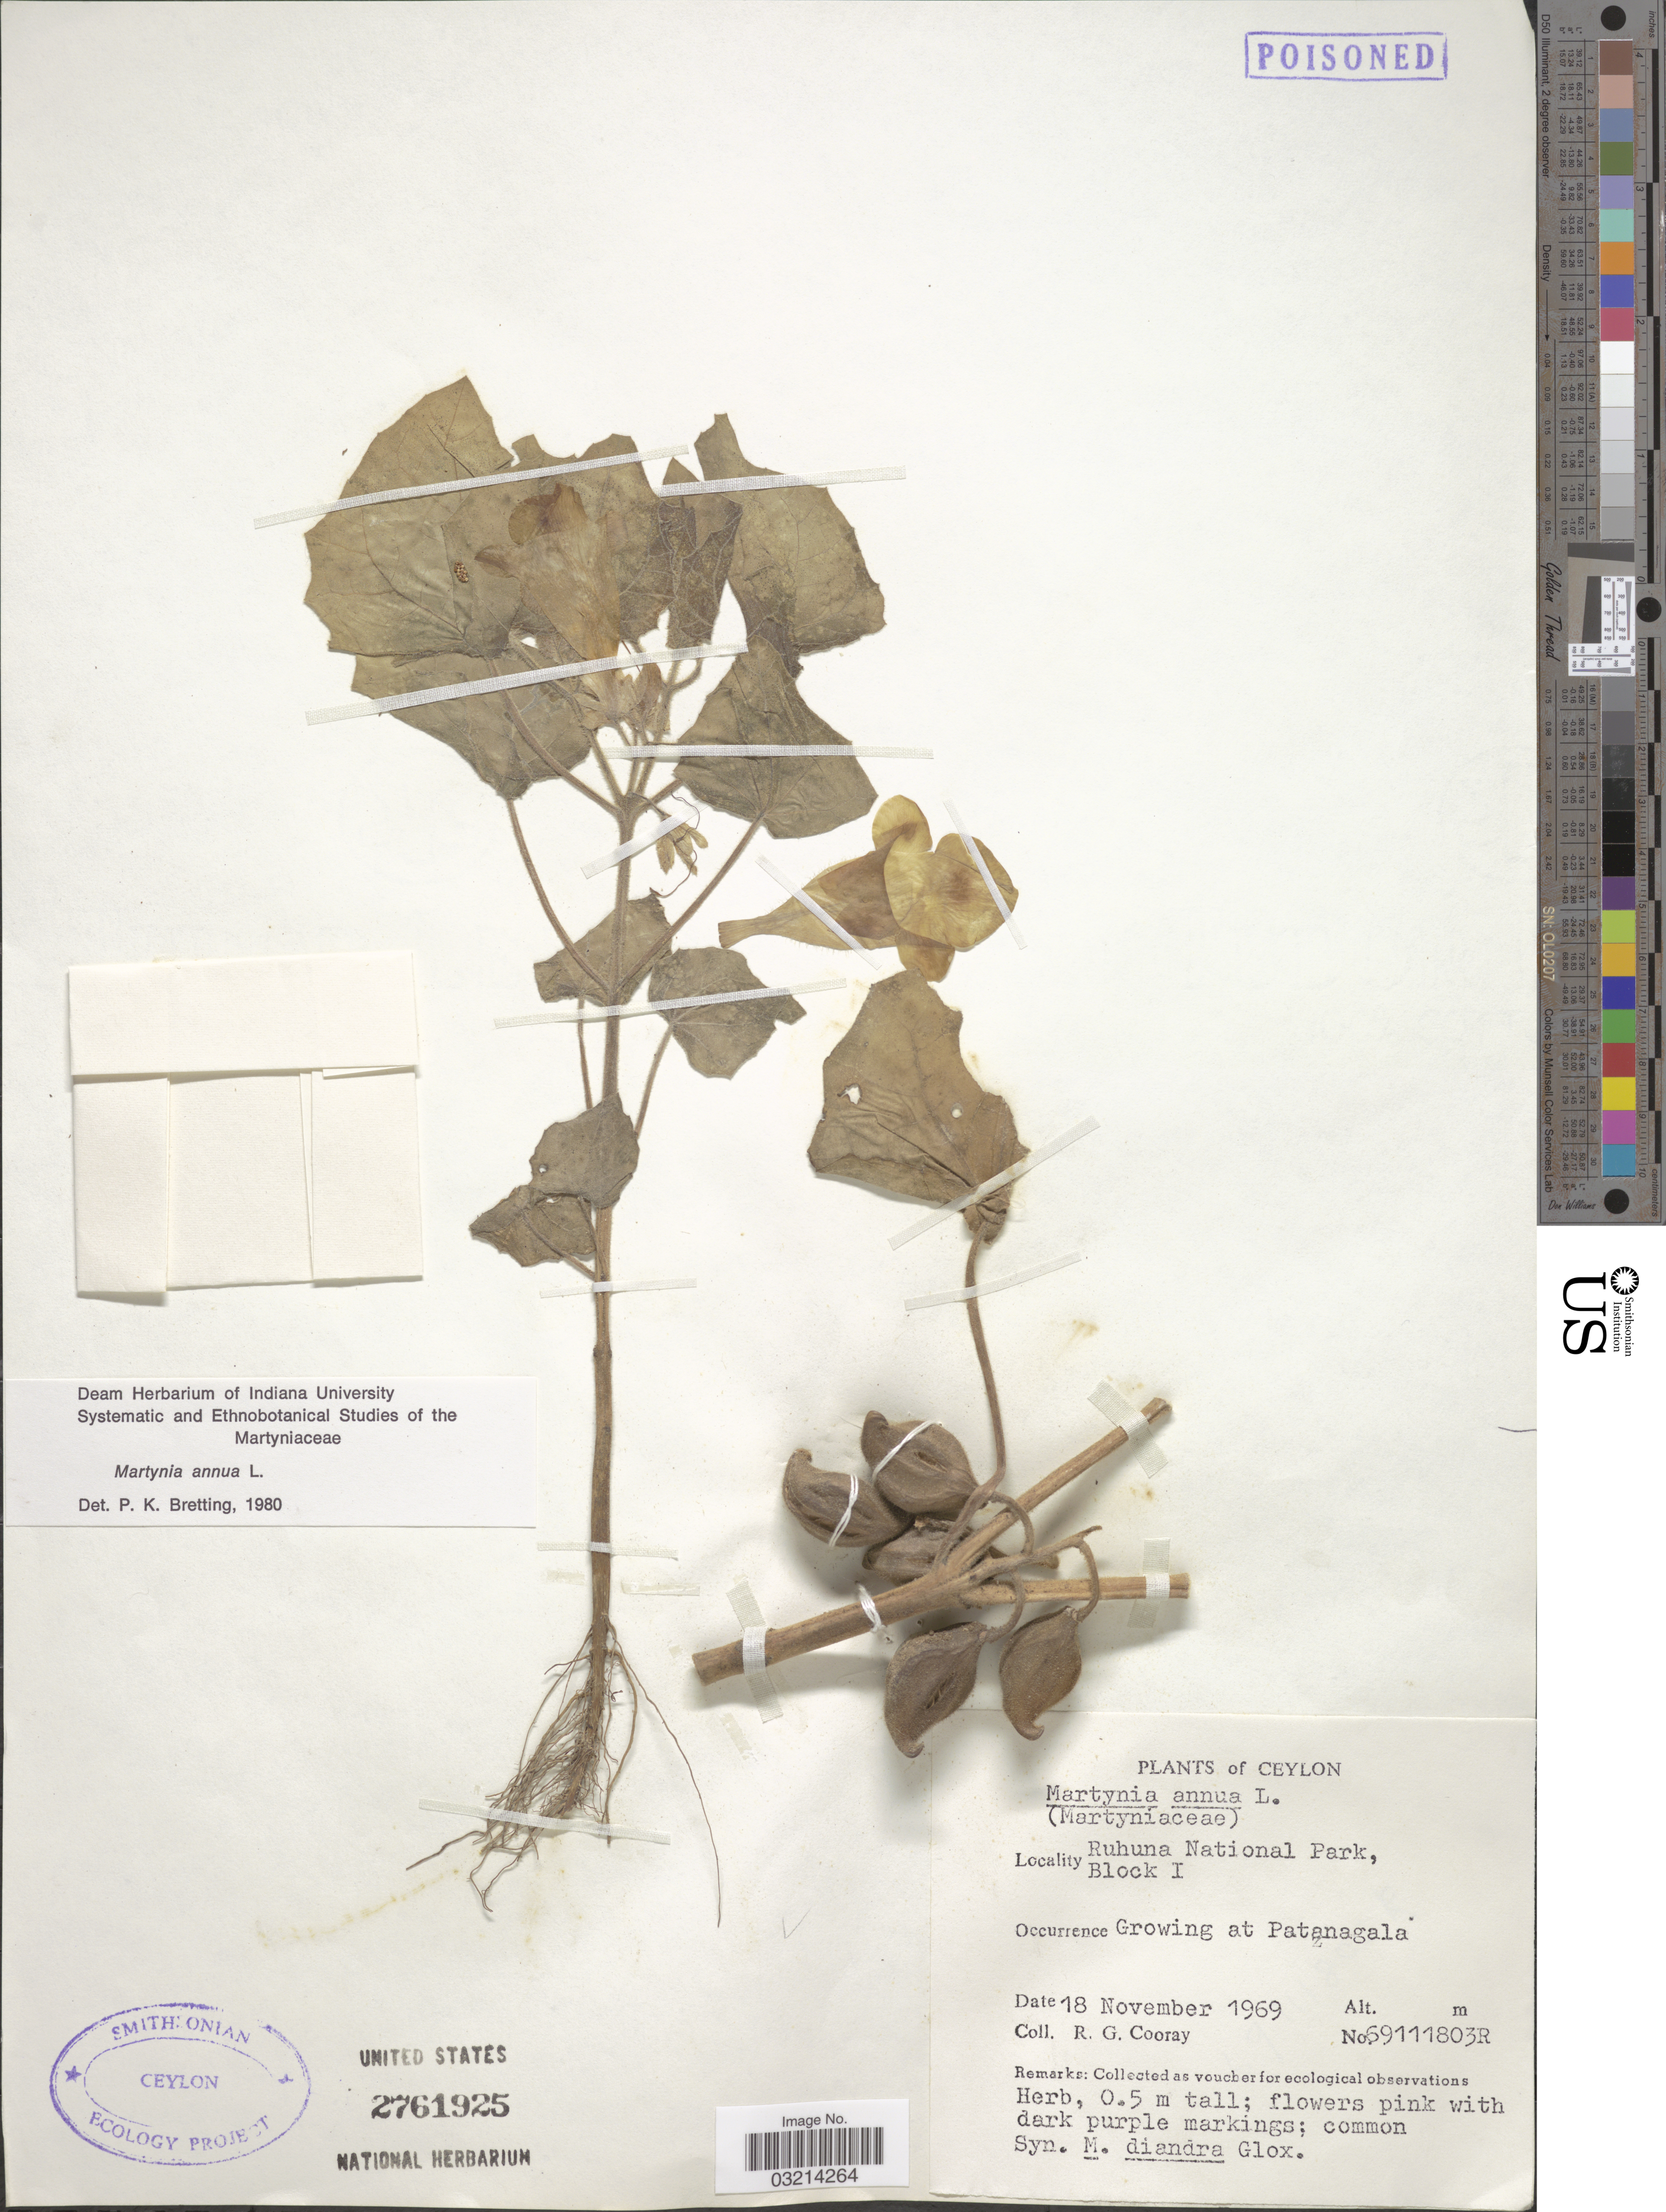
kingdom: Plantae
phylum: Tracheophyta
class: Magnoliopsida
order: Lamiales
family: Martyniaceae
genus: Martynia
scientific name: Martynia annua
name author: L.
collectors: R. Cooray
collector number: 69111803R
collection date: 1969-11-18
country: Sri Lanka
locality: Ceylon. Ruhuna National Park, Block I. Growing at Patanagala.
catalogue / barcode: US 2761925